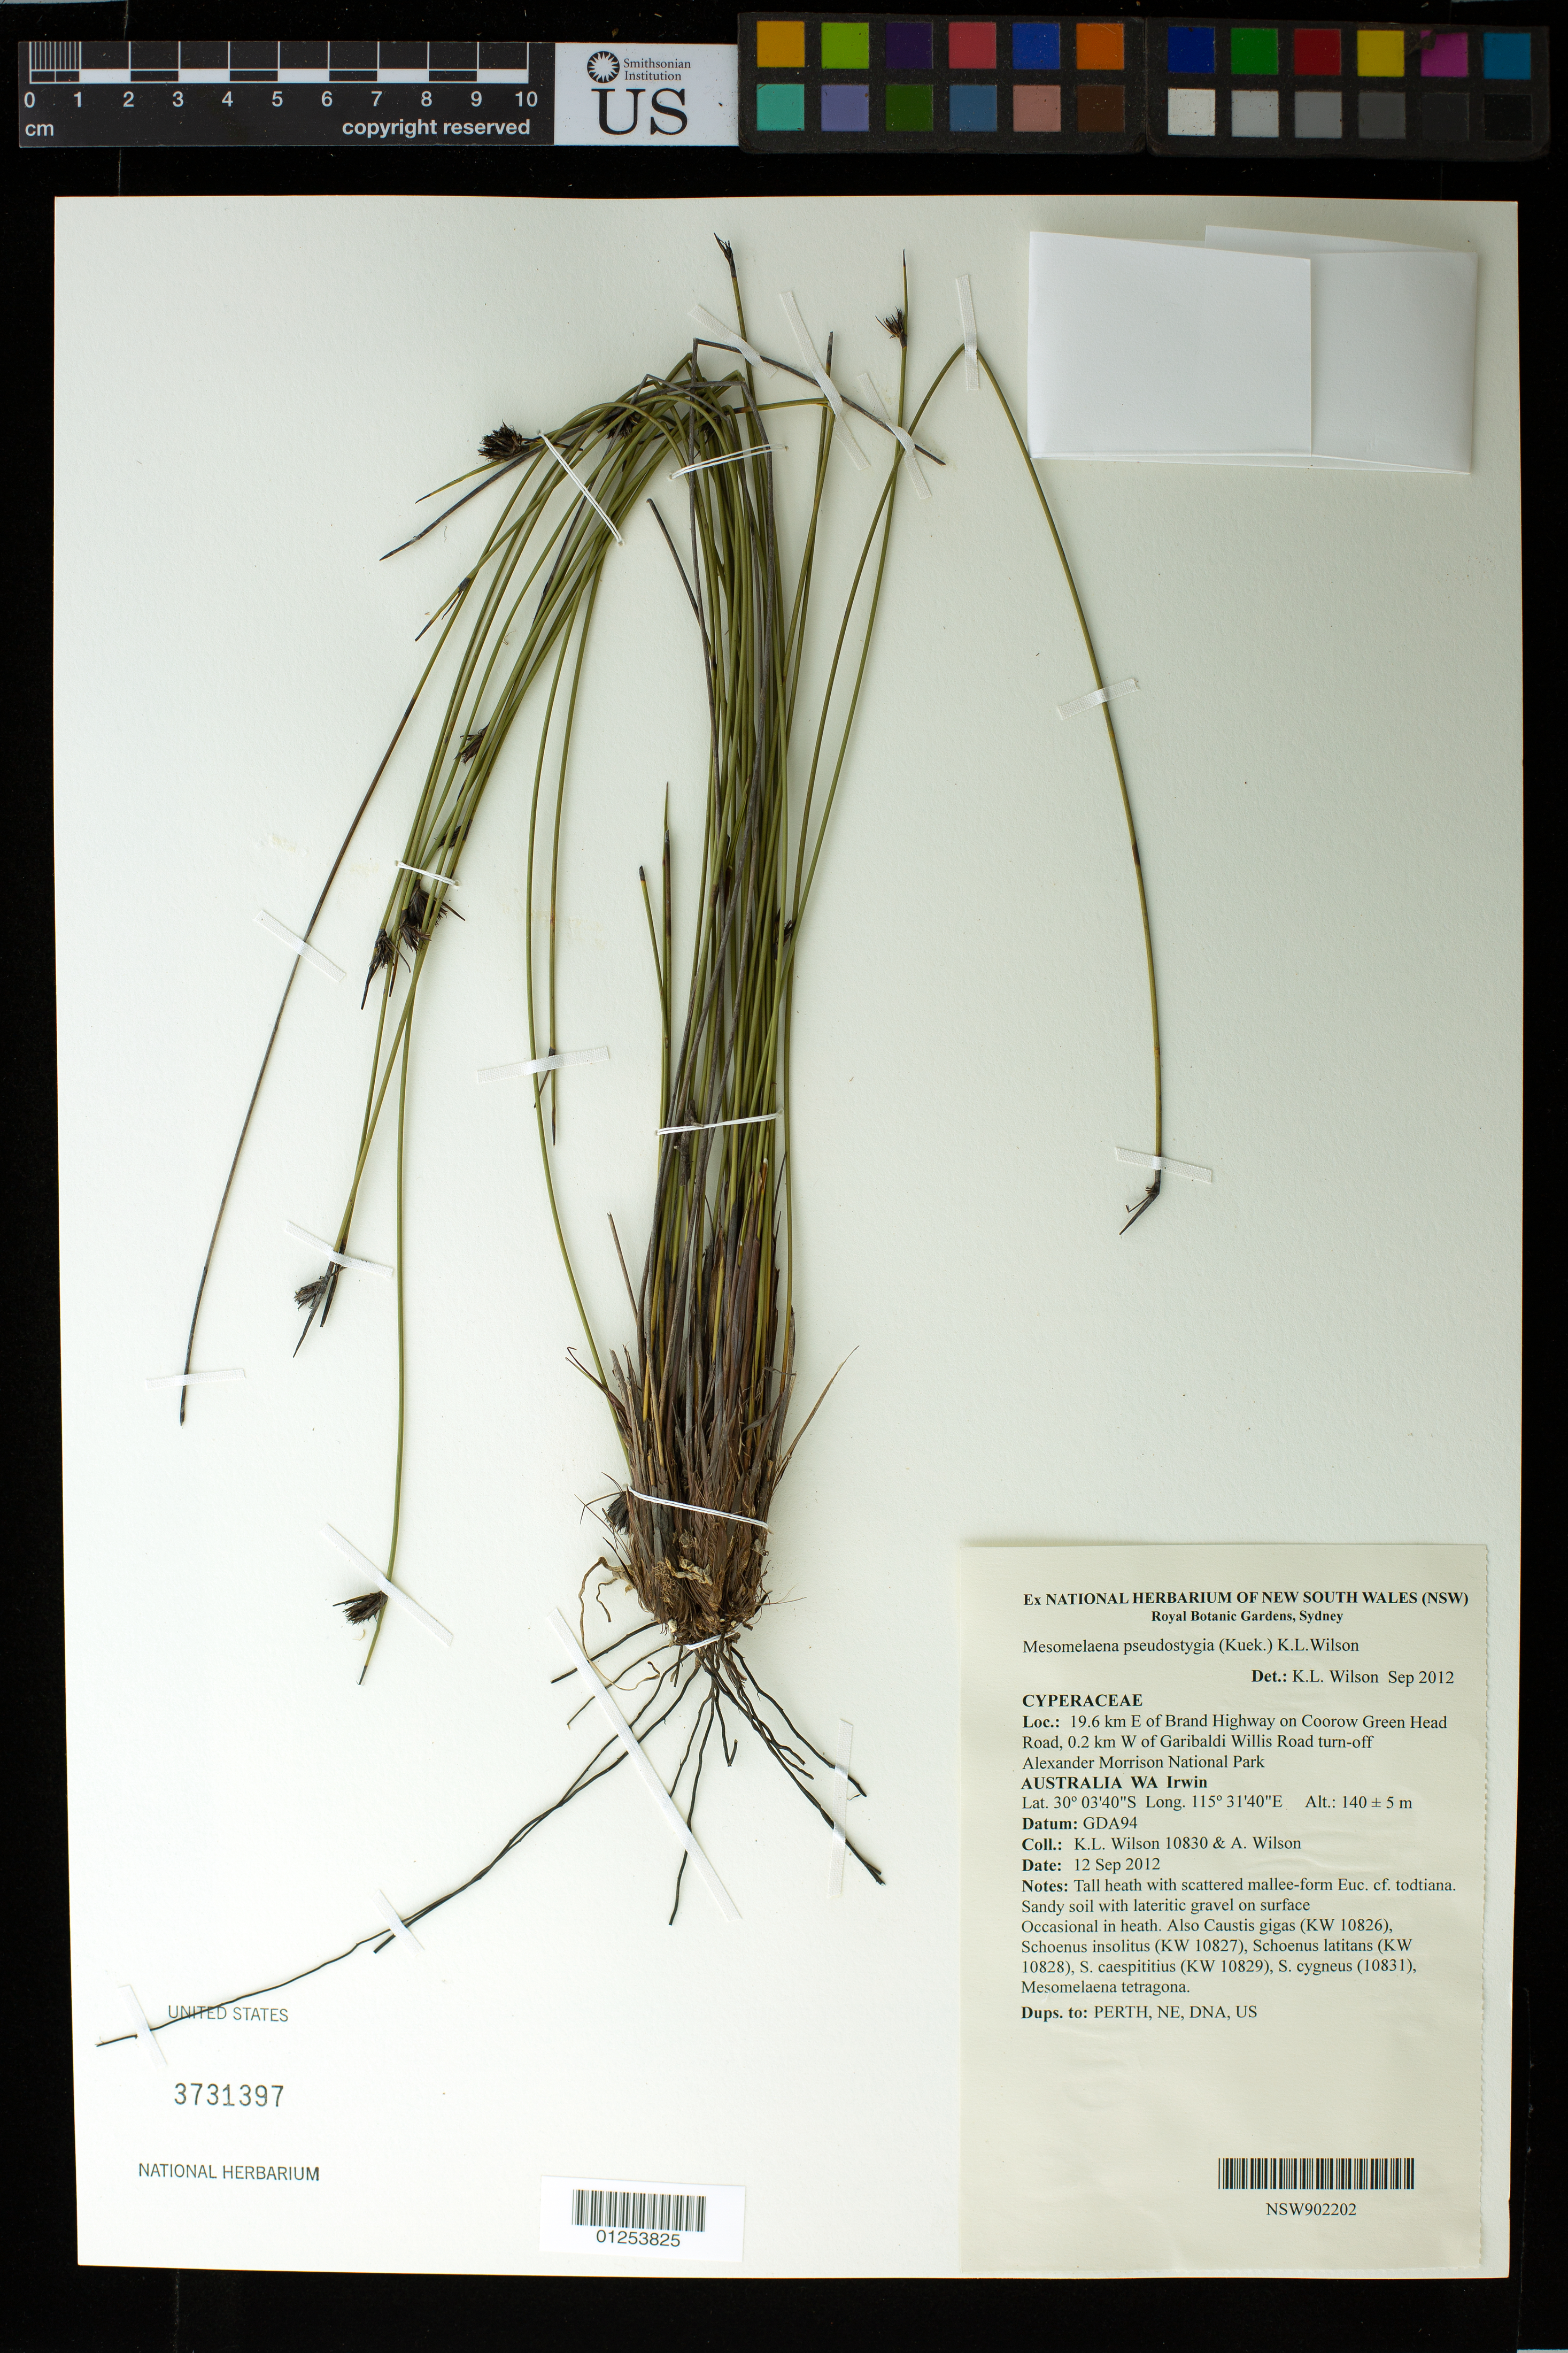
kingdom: Plantae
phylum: Tracheophyta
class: Liliopsida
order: Poales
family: Cyperaceae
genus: Mesomelaena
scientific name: Mesomelaena pseudostygia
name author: (Kük.) K.L. Wilson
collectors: K. L. Wilson & A. Wilson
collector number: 10830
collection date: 2012-09-12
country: Australia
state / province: Western Australia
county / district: Irwin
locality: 19.6 km E of Brand Highway on Coorow Green Head Road, 0.2 km W of Garibaldi Willis Road turn-off Alexander Morrison National Park.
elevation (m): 140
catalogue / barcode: US 3731397